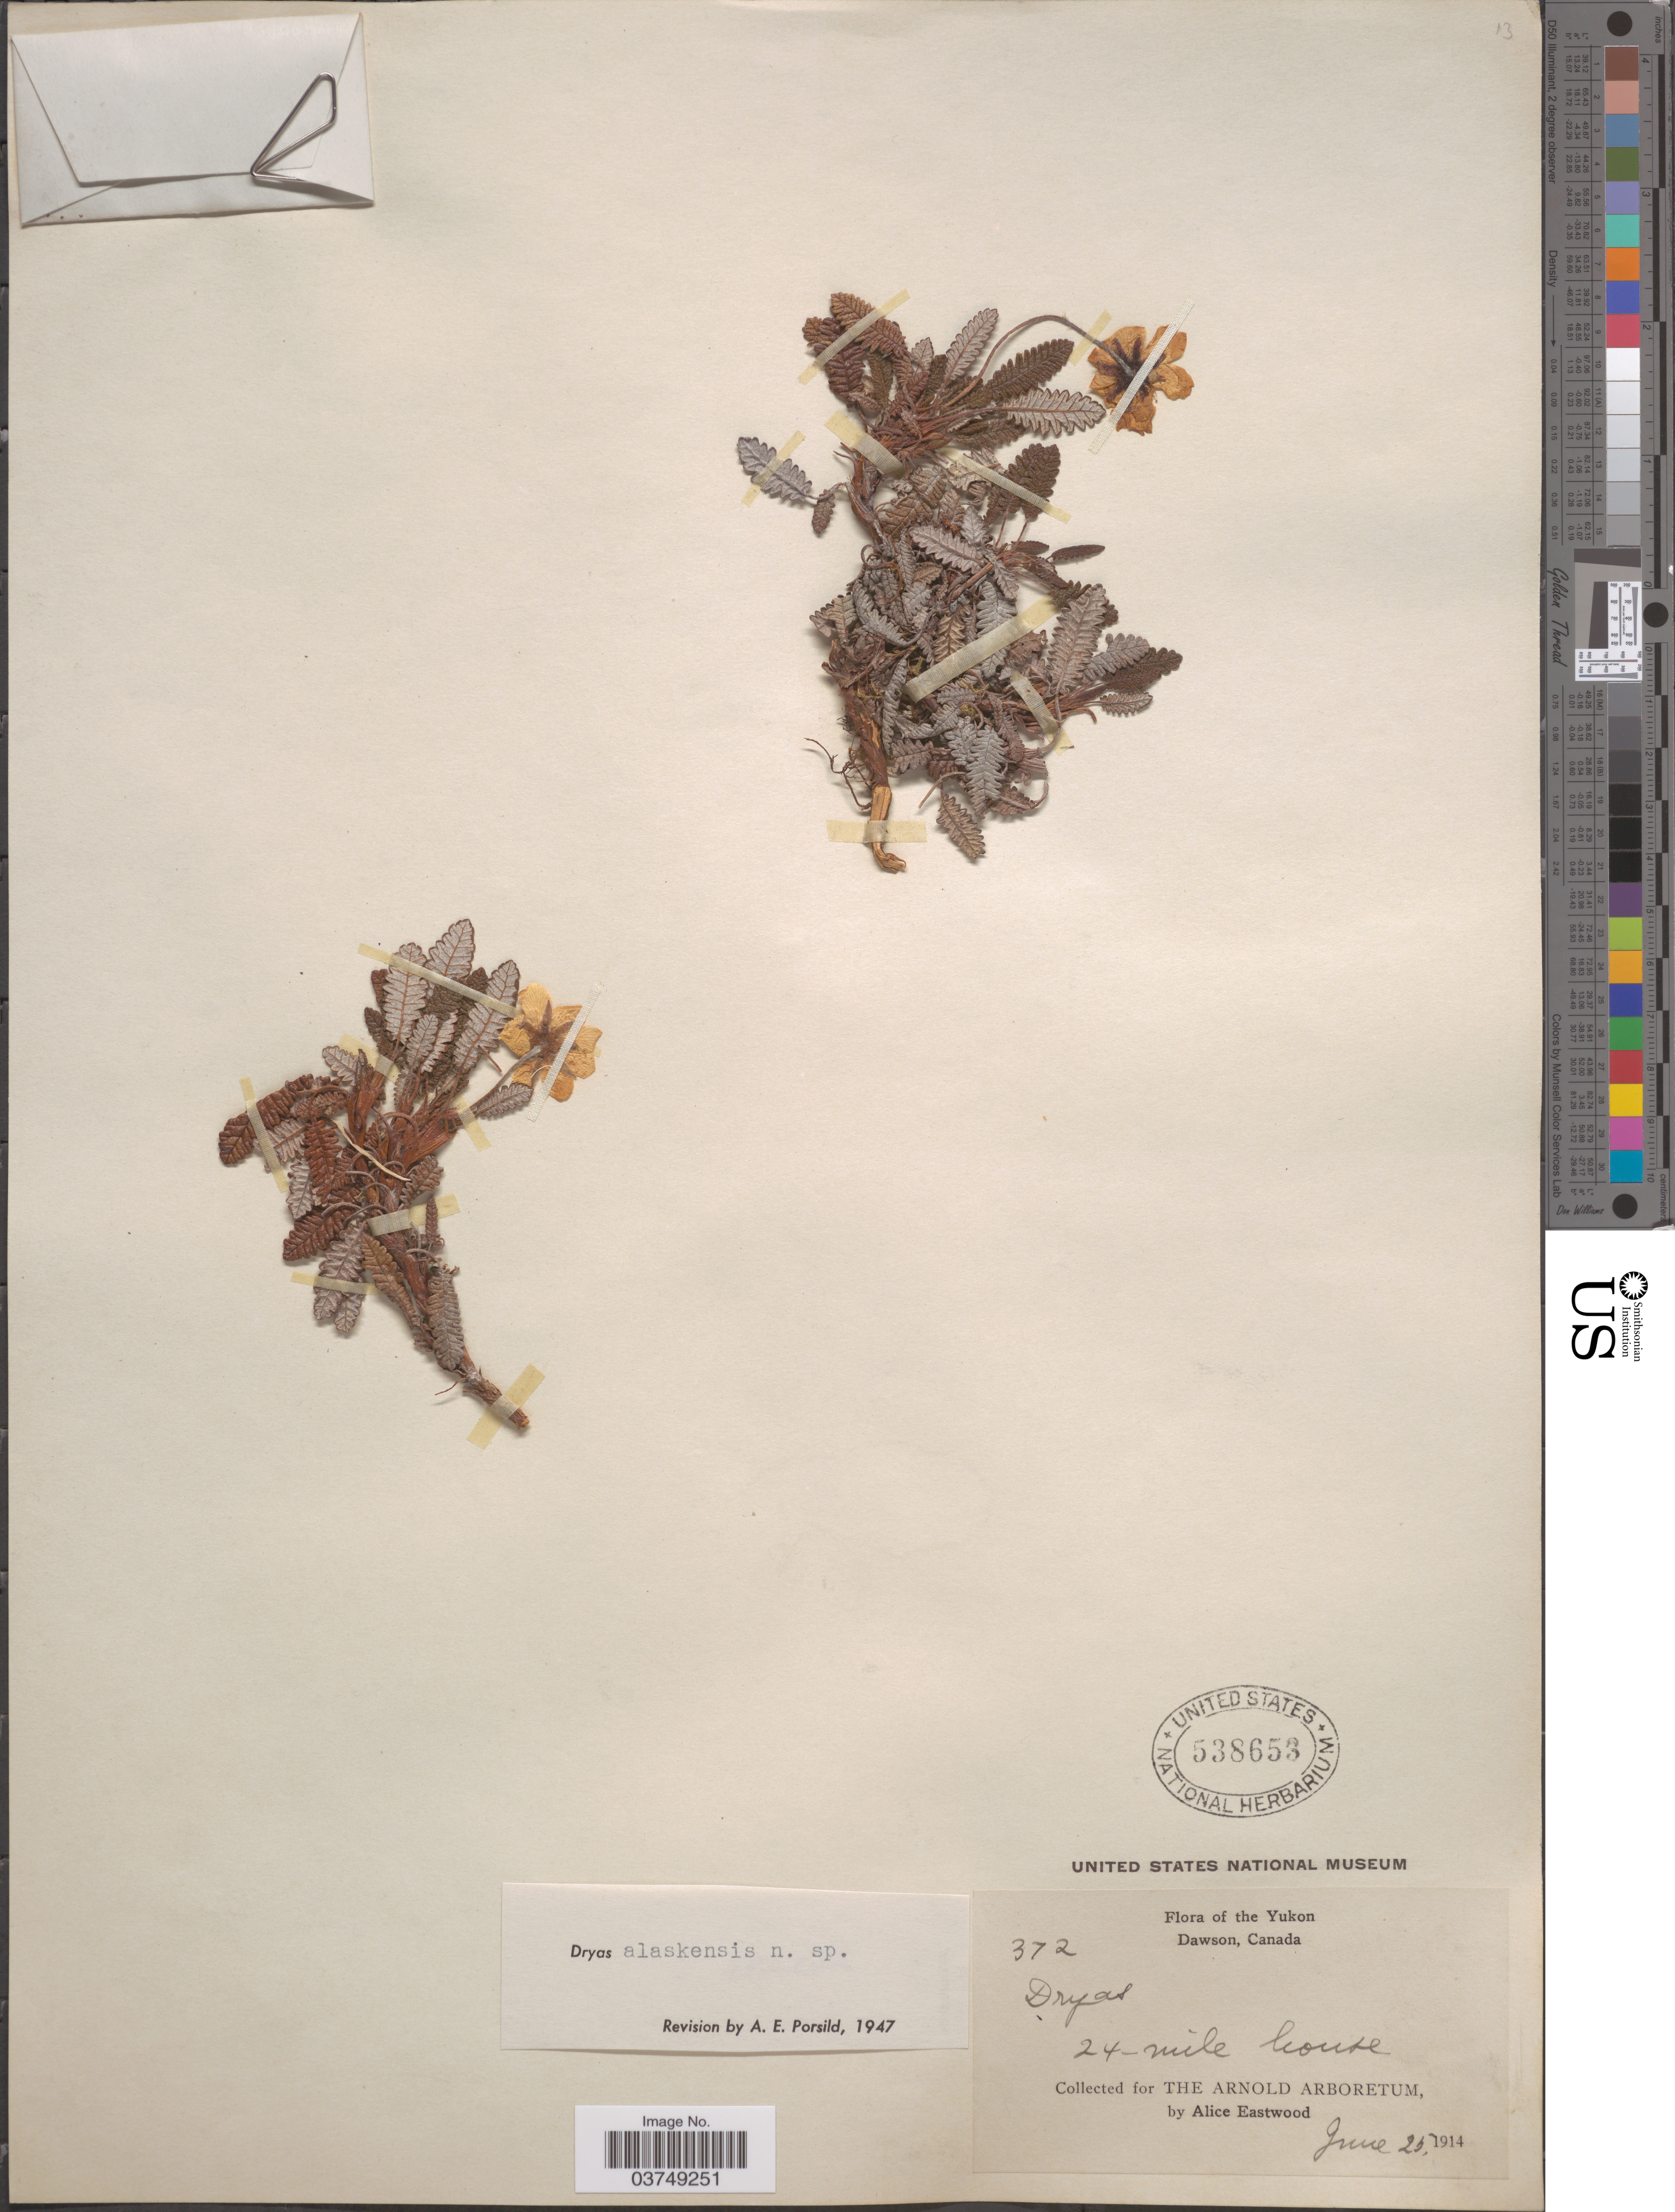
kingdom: Plantae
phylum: Tracheophyta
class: Magnoliopsida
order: Rosales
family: Rosaceae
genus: Dryas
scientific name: Dryas alaskensis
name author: A.E. Porsild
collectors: A. Eastwood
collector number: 372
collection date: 1914-06-25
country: Canada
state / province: Yukon Territory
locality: Dawson. 24-mile house.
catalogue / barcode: US 538653